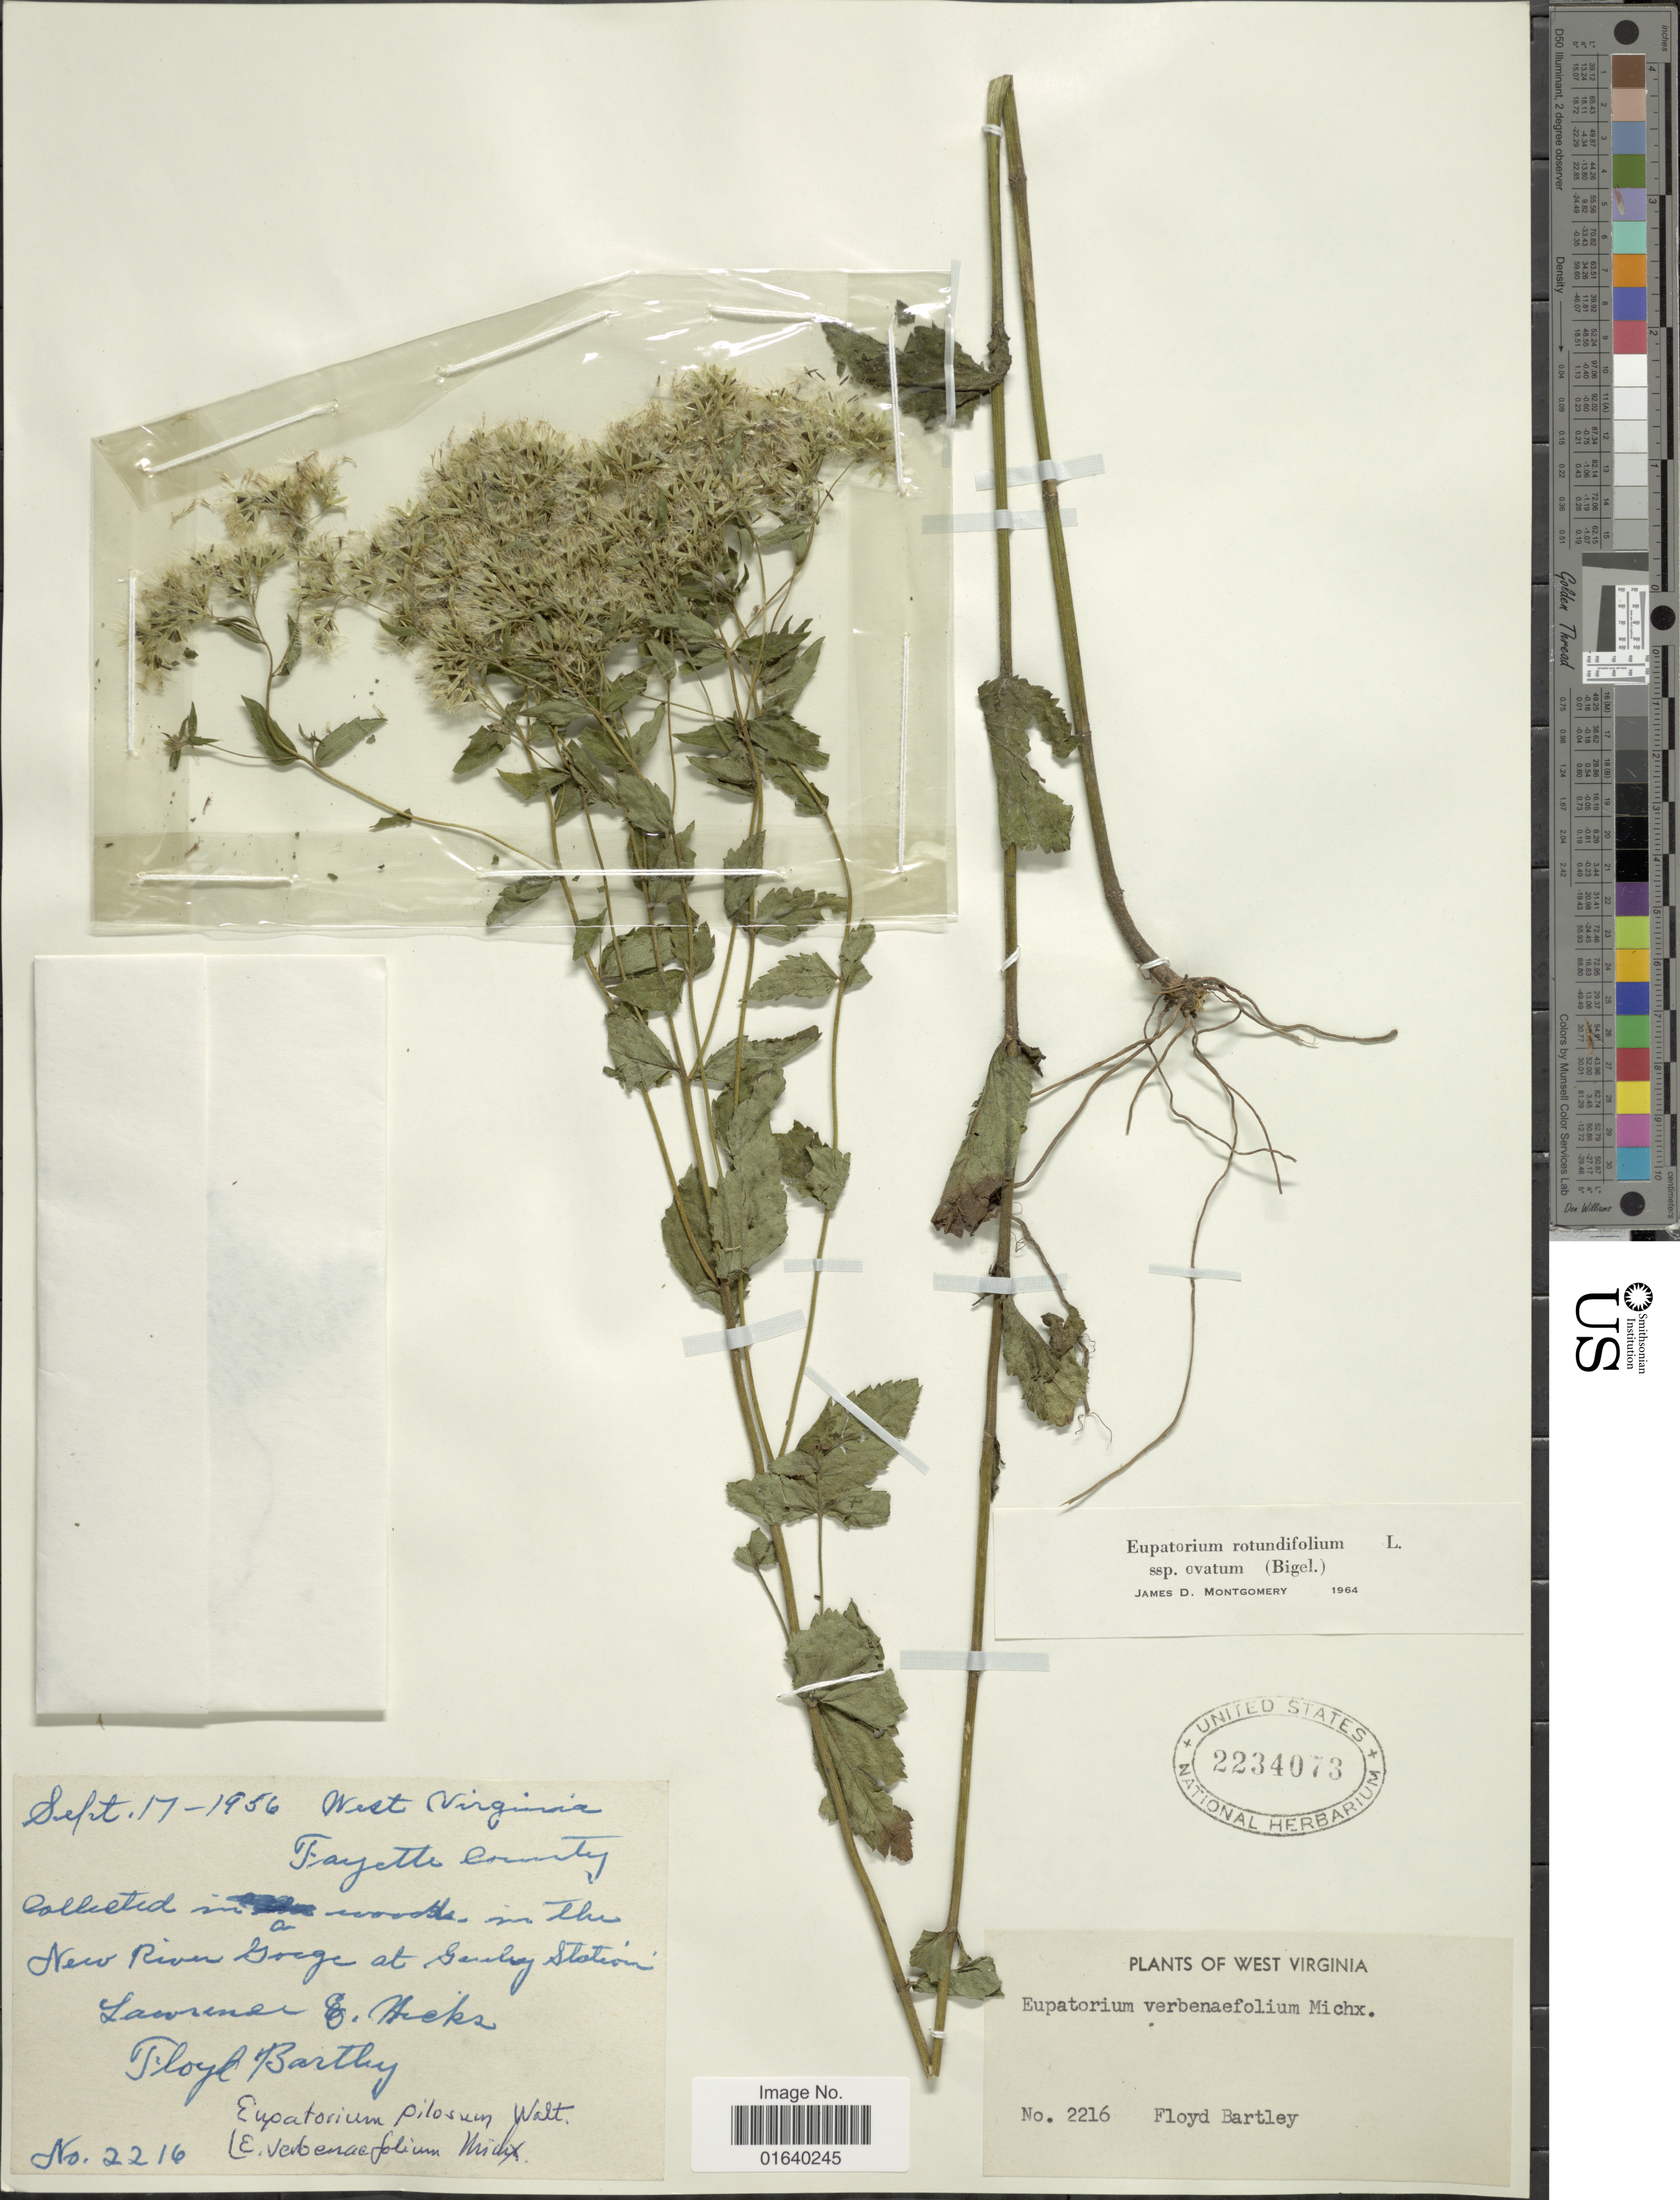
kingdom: Plantae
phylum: Tracheophyta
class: Magnoliopsida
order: Asterales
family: Asteraceae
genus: Eupatorium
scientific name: Eupatorium rotundifolium var. ovatum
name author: (Bigelow) J.D. Montgom. & Fairbrothers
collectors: F. Bartley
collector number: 2216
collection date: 1956-09-17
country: United States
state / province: West Virginia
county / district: Fayette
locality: Fayette, in woods in the New River Gorge at Gauley Station.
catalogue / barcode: US 2234073